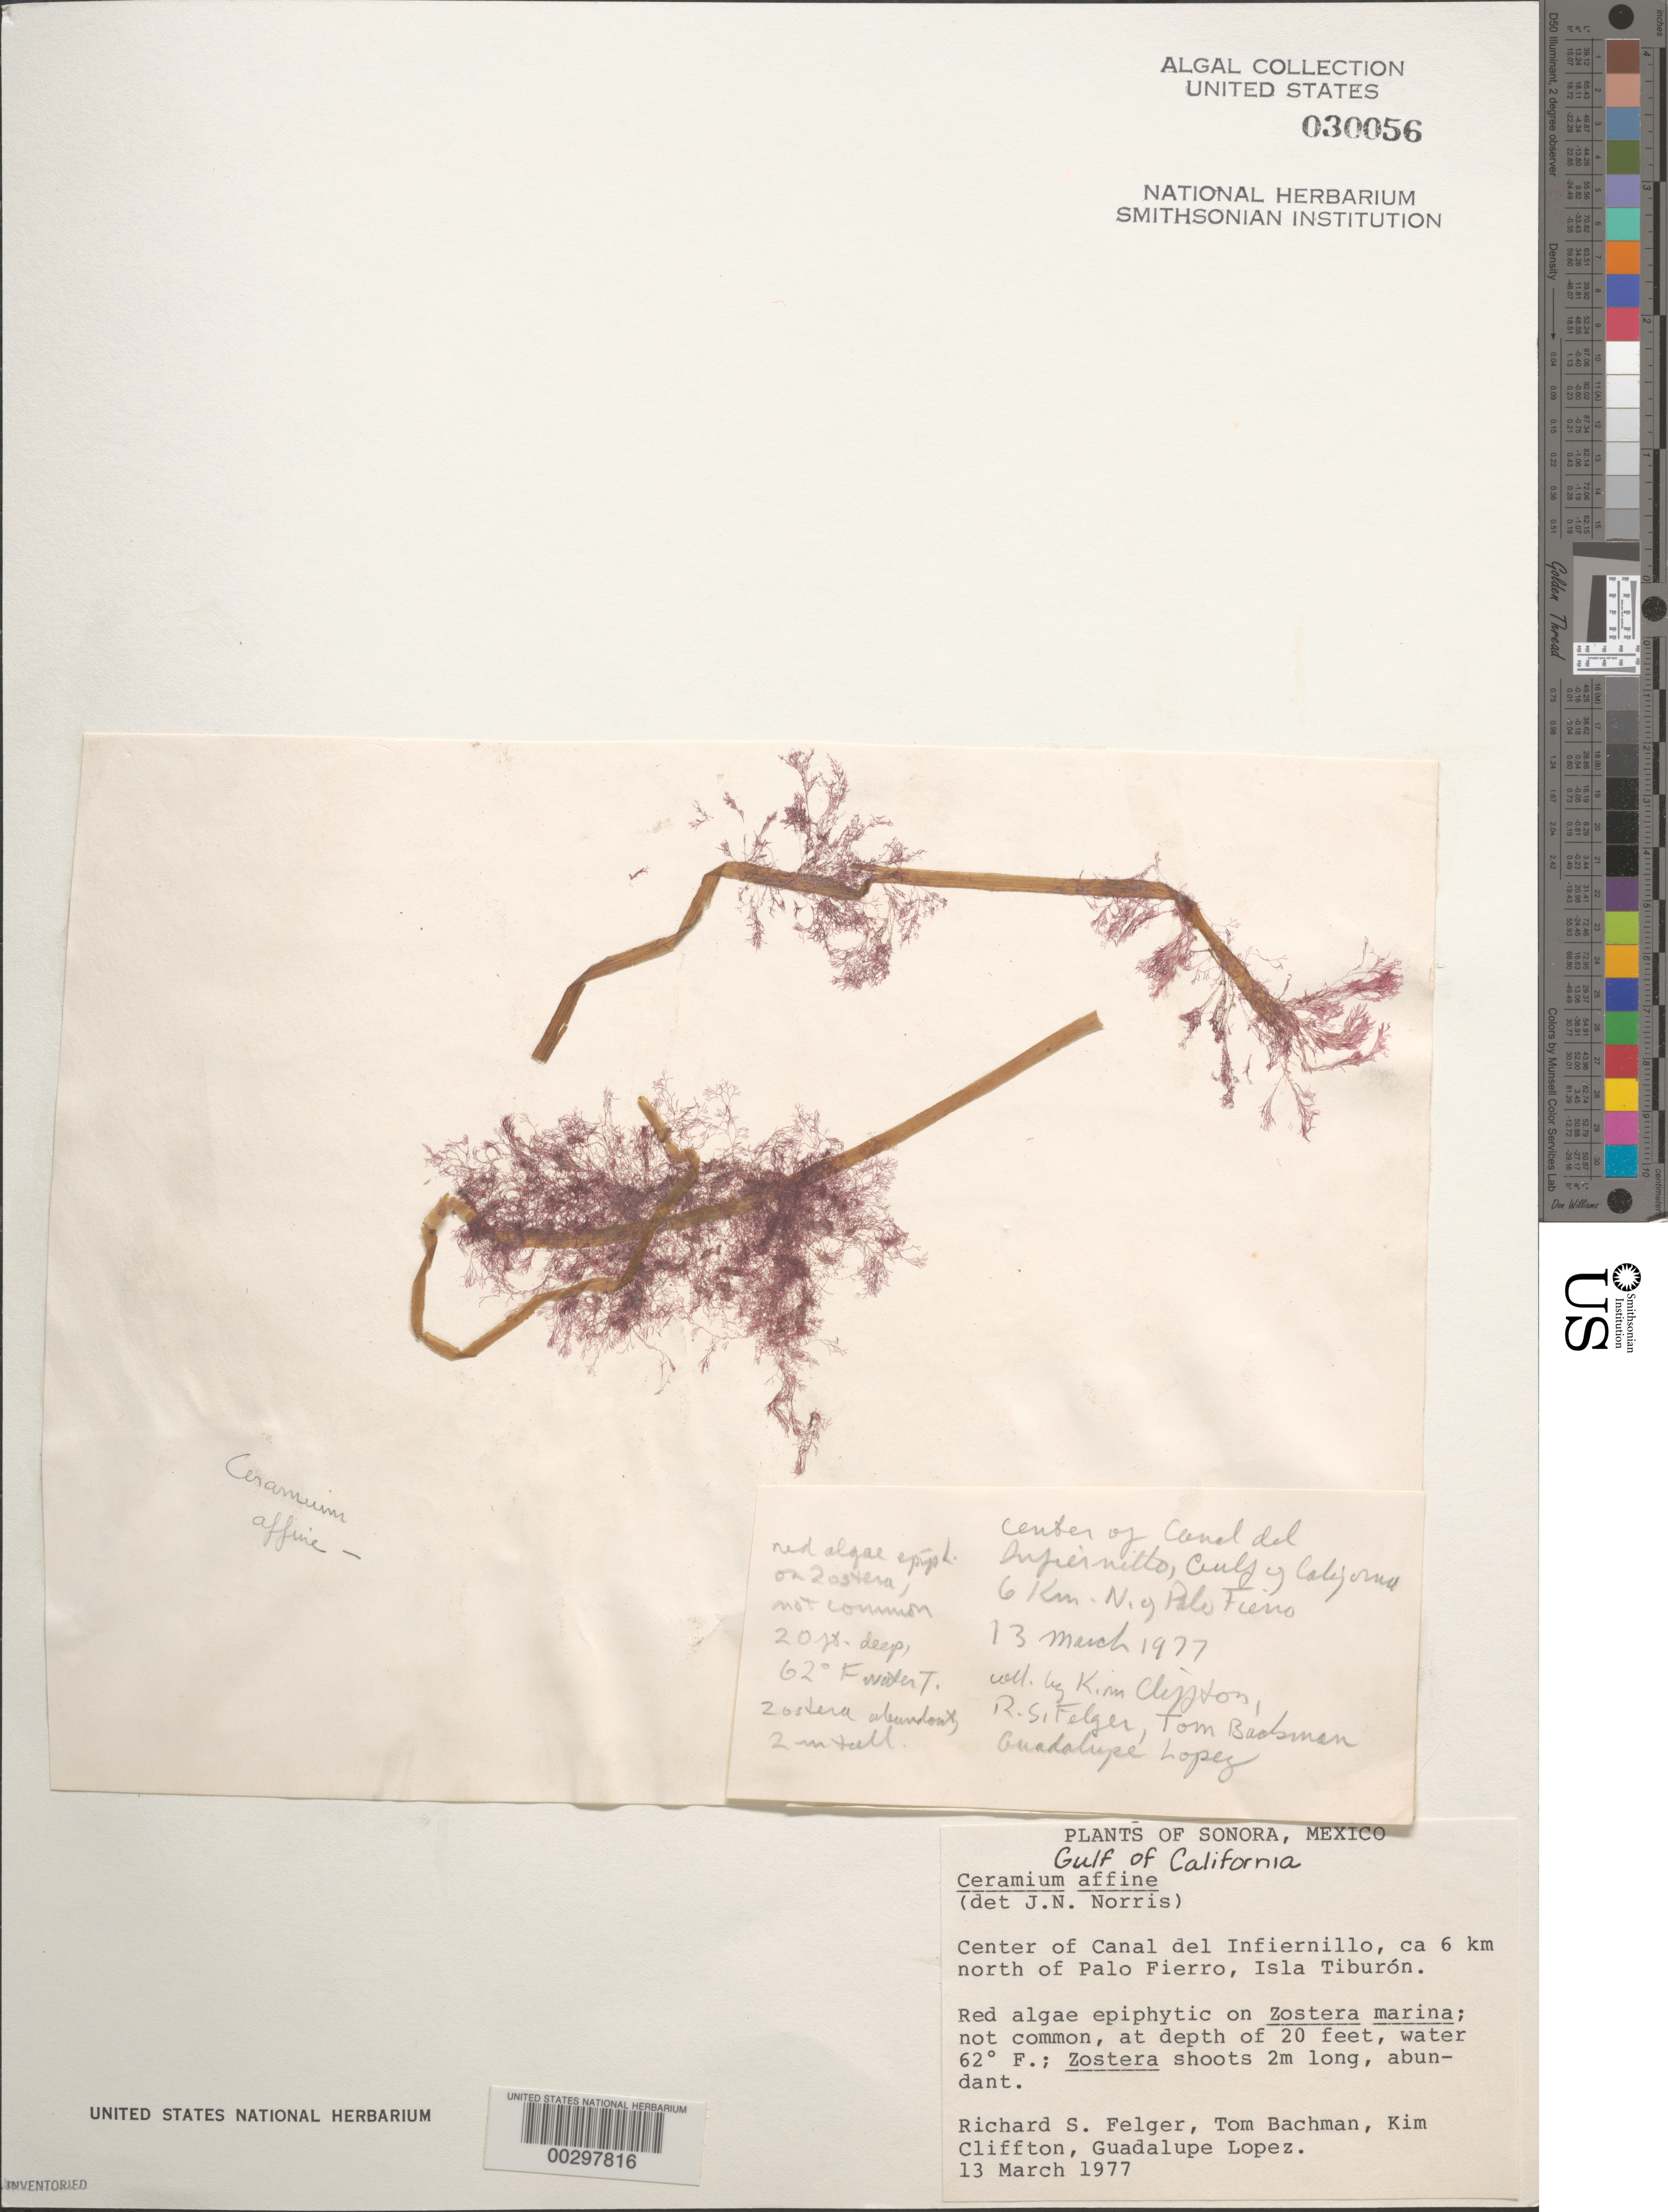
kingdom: Plantae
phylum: Rhodophyta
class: Florideophyceae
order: Ceramiales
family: Ceramiaceae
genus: Ceramium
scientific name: Ceramium affine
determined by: Norris, James N.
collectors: R. S. Felger, T. Bachman, K. Cliffton & G. Lopéz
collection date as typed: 13 Mar 1977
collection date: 1977-03-13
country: Mexico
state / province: Sonora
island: Isla Tiburon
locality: Canal del Infiernillo, 6 km north of Palo Fierro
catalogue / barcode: US 30056